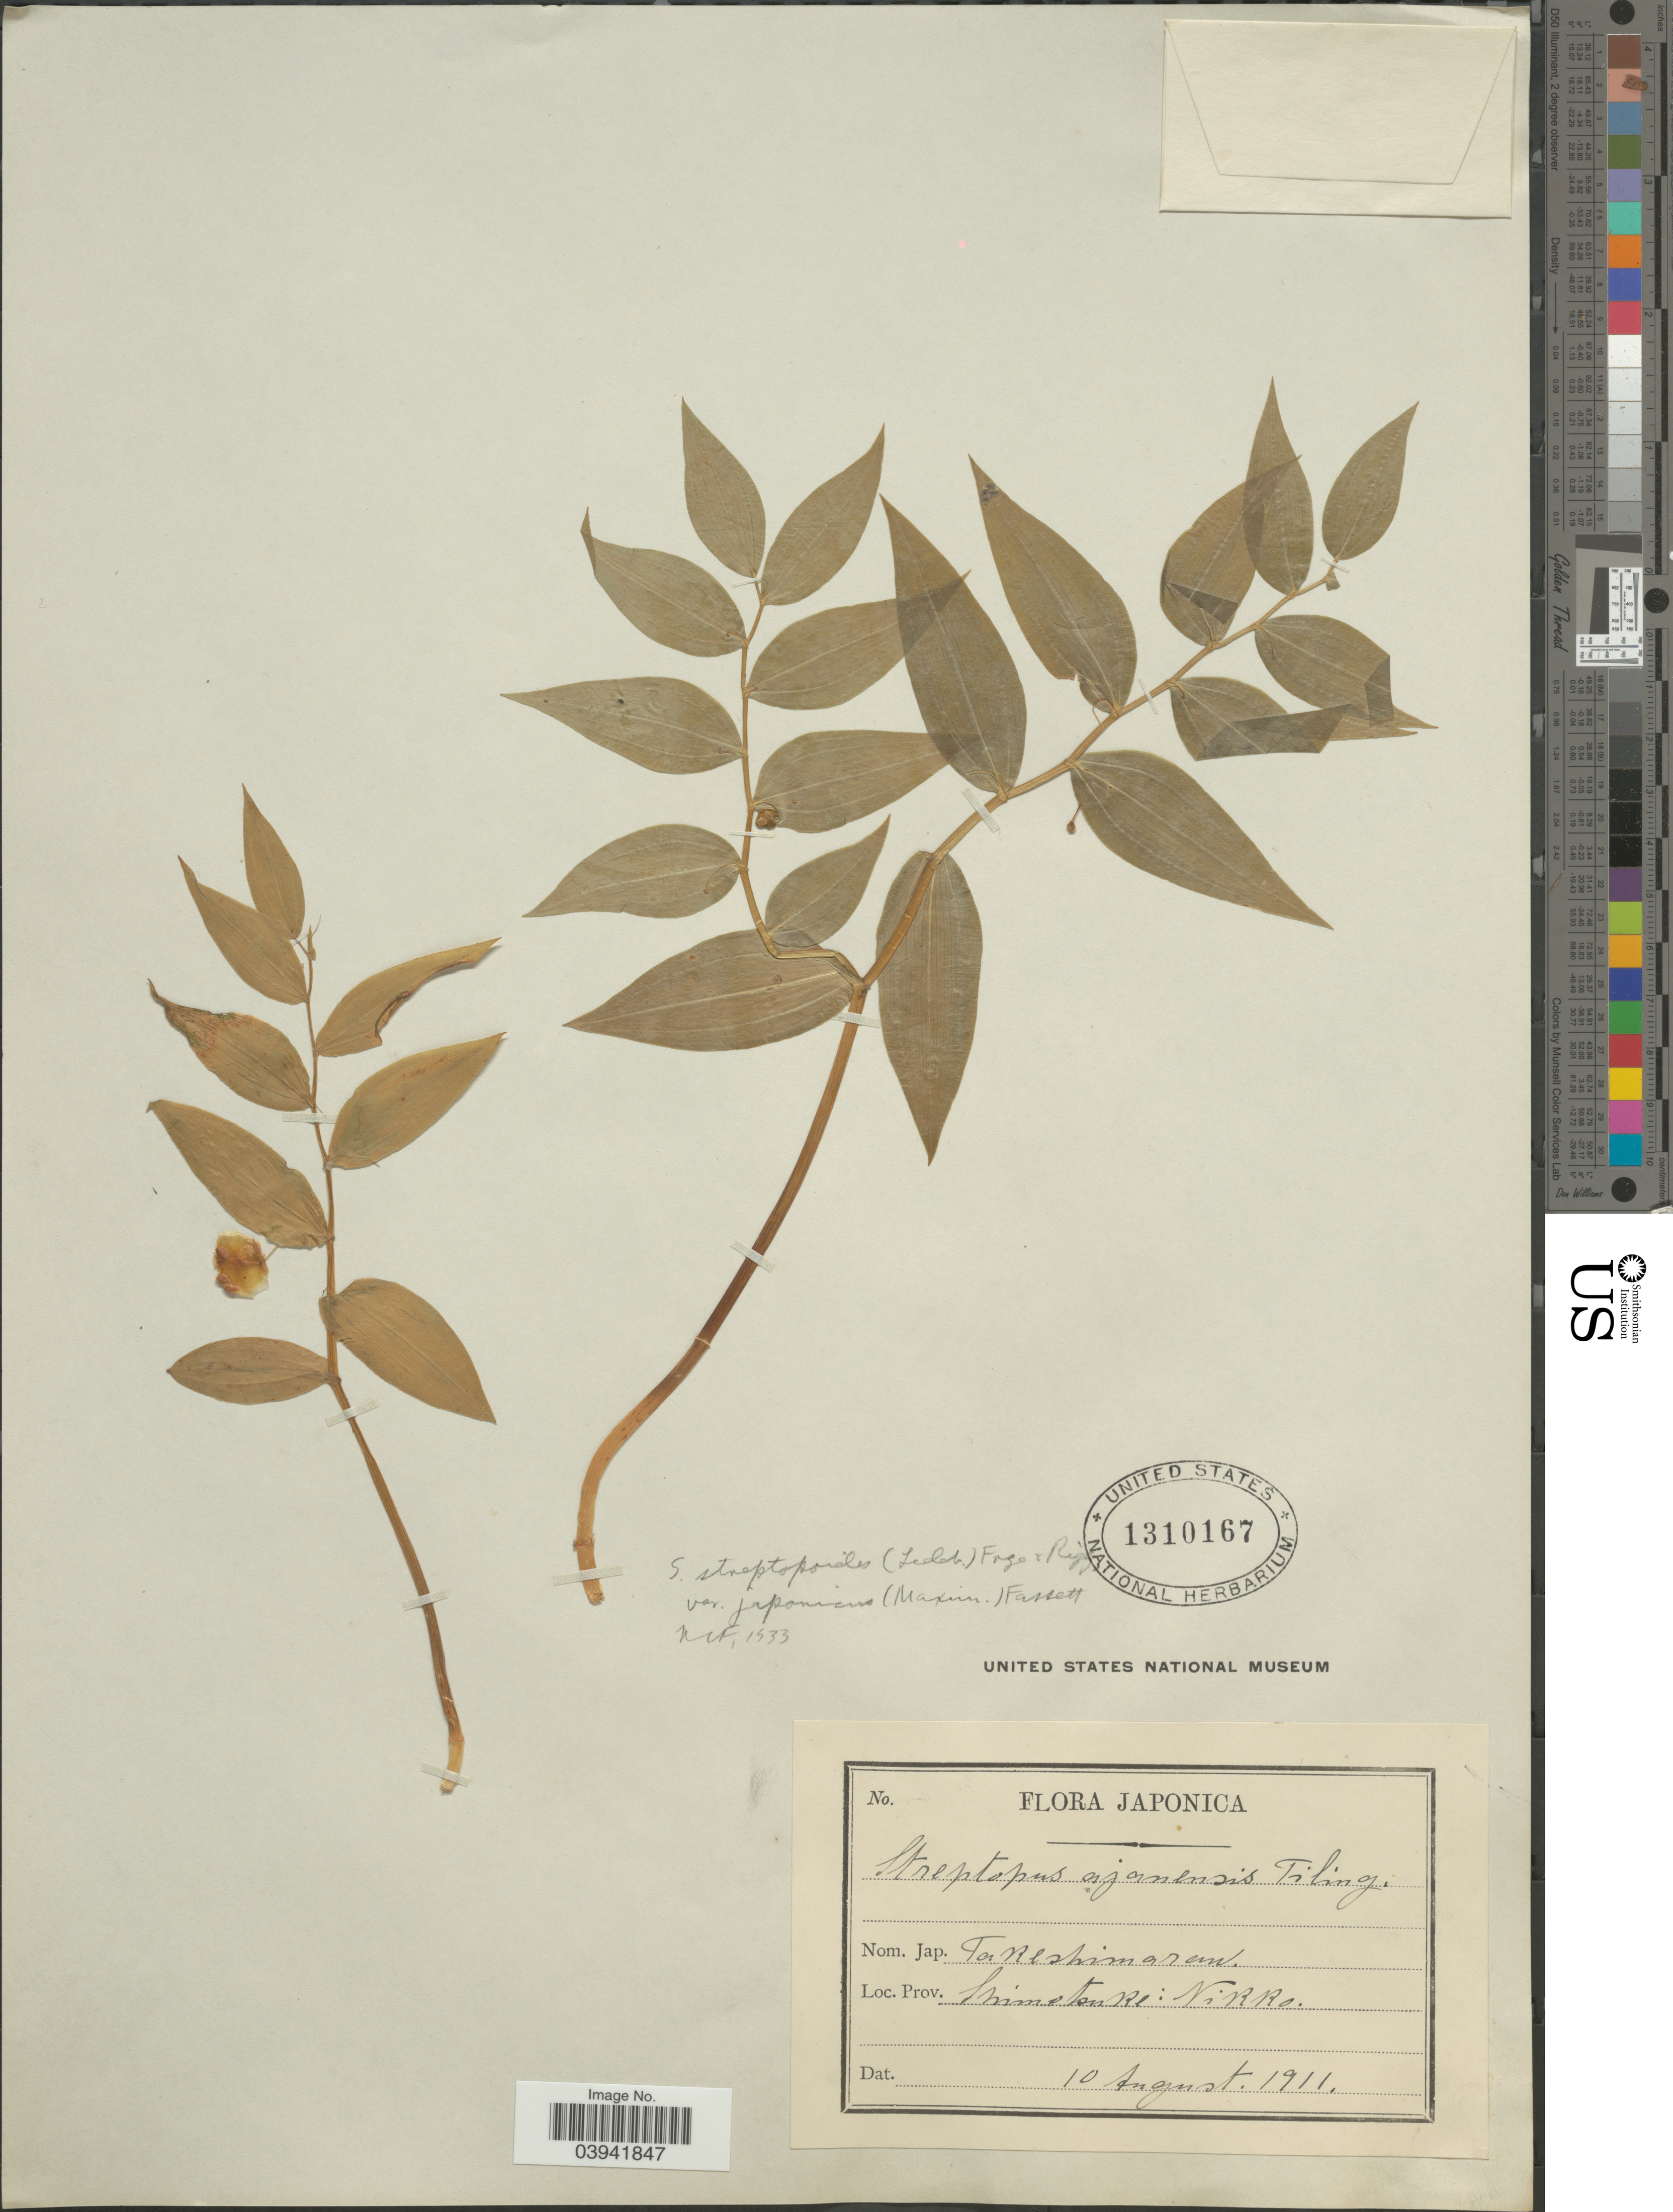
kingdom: Plantae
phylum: Tracheophyta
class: Liliopsida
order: Liliales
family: Liliaceae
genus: Streptopus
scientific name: Streptopus streptopoides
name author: (Ledeb.) Frye & Rigg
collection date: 1911-08-10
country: Japan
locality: Shimotsuke: Nikko.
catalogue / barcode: US 1310167